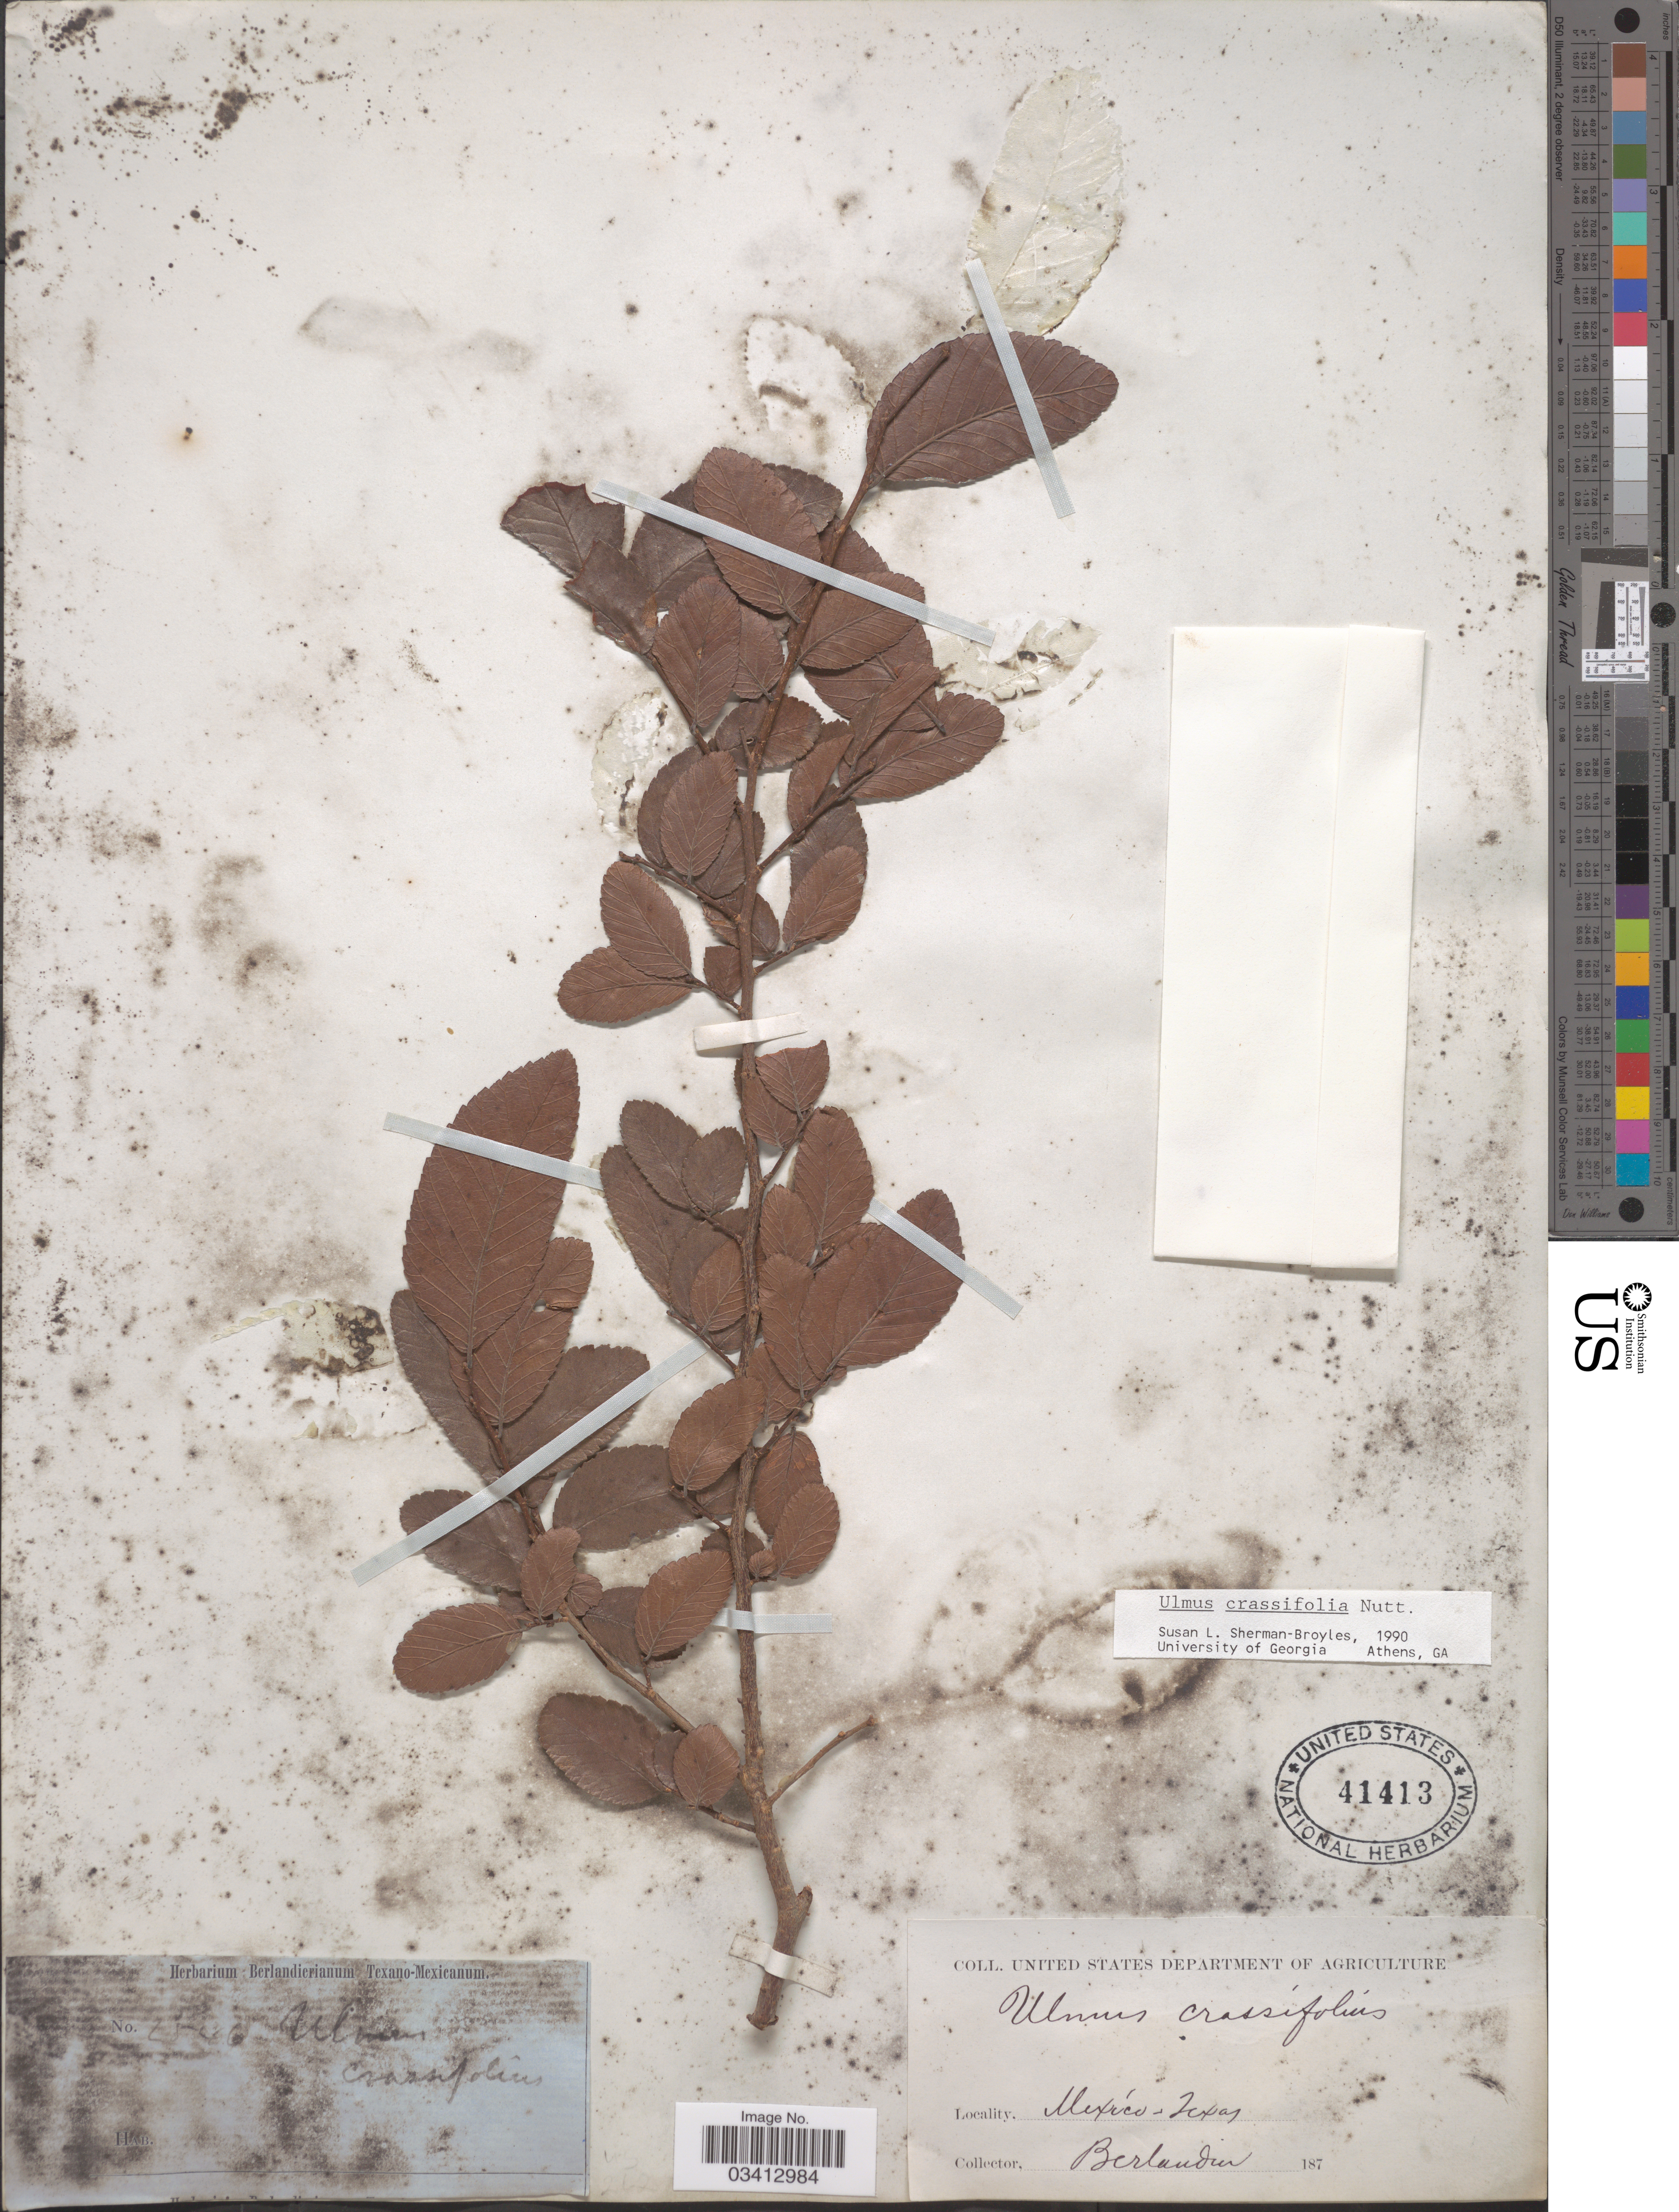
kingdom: Plantae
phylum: Tracheophyta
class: Magnoliopsida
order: Rosales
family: Ulmaceae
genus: Ulmus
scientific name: Ulmus crassifolia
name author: Nutt.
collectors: J. L. Berlandier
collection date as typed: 187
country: United States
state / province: Texas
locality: Mexico.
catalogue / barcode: US 41413